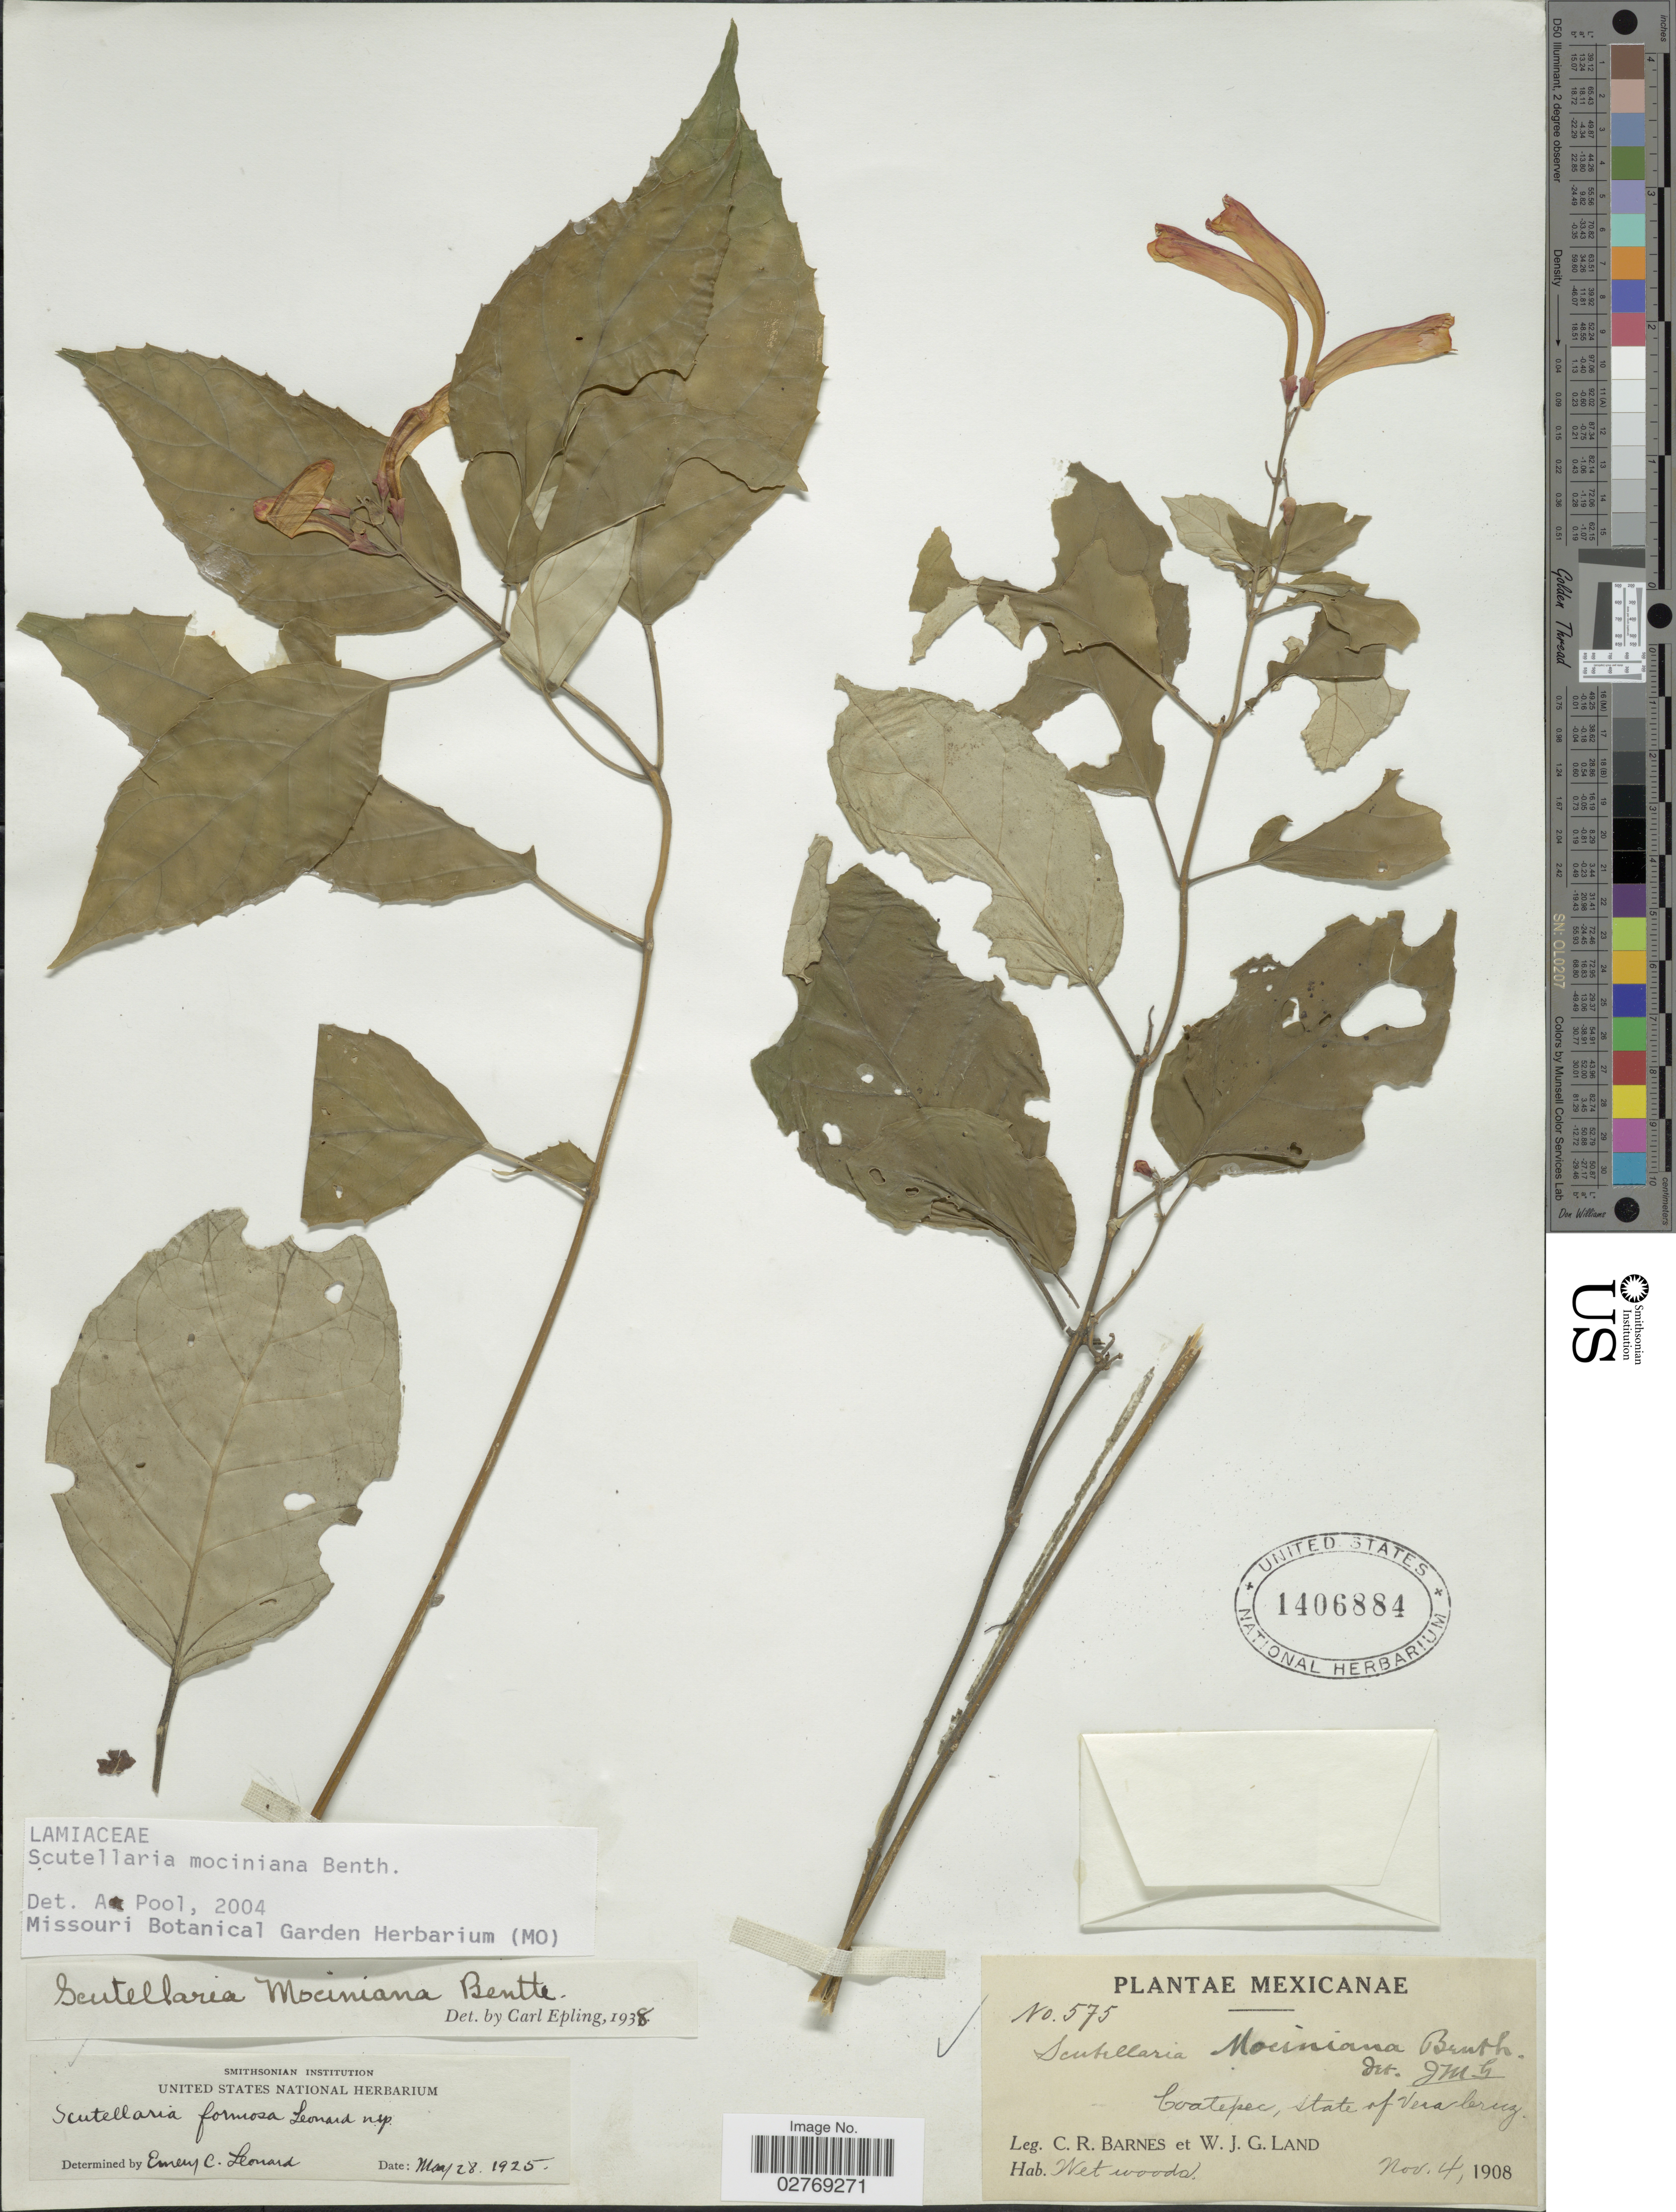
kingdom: Plantae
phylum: Tracheophyta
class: Magnoliopsida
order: Lamiales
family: Lamiaceae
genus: Scutellaria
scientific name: Scutellaria mociniana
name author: Benth.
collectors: C. R. Barnes & W. J. G. Land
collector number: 575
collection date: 1908-11-04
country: Mexico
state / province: Veracruz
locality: Coatepec, state of Vera Cruz.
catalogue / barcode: US 1406884